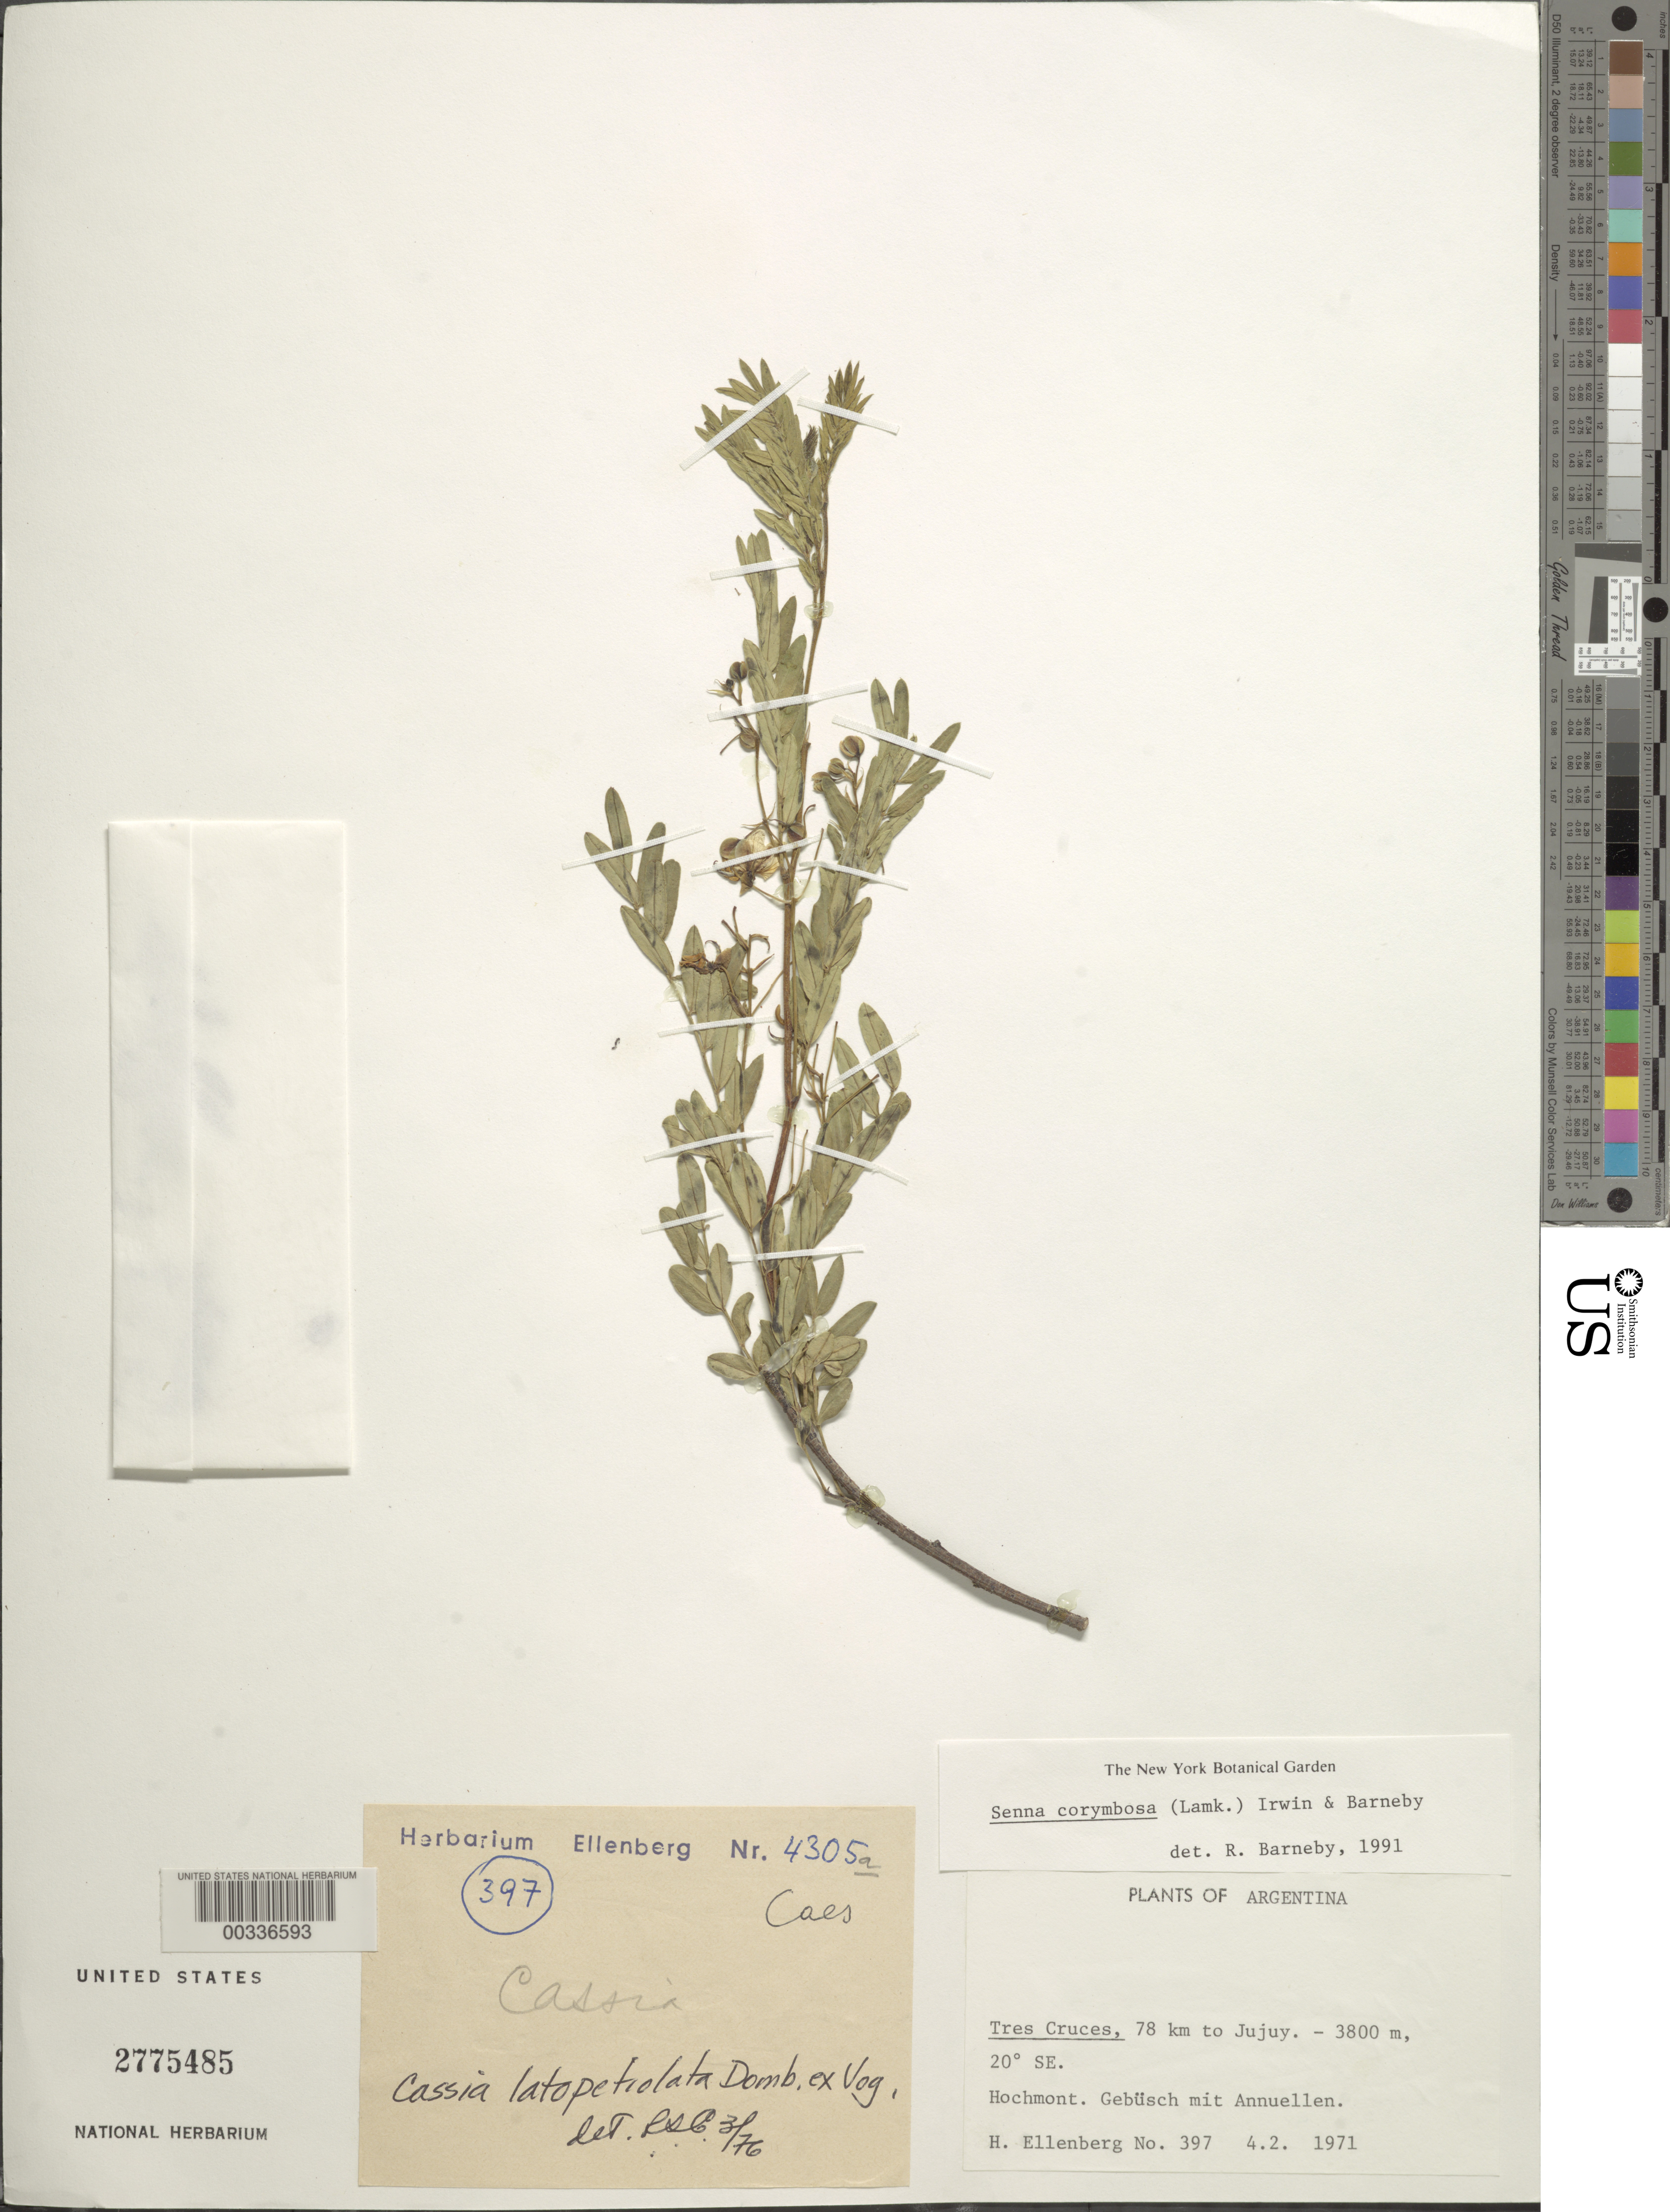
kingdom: Plantae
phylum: Tracheophyta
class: Magnoliopsida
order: Fabales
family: Fabaceae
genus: Senna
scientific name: Senna corymbosa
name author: (Lam.) H.S. Irwin & Barneby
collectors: H. Ellenberg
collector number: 397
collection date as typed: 1971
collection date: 1971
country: Argentina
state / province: Jujuy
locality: Tres Cruces, 78 km to Jujuy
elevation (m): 3800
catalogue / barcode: US 2775485